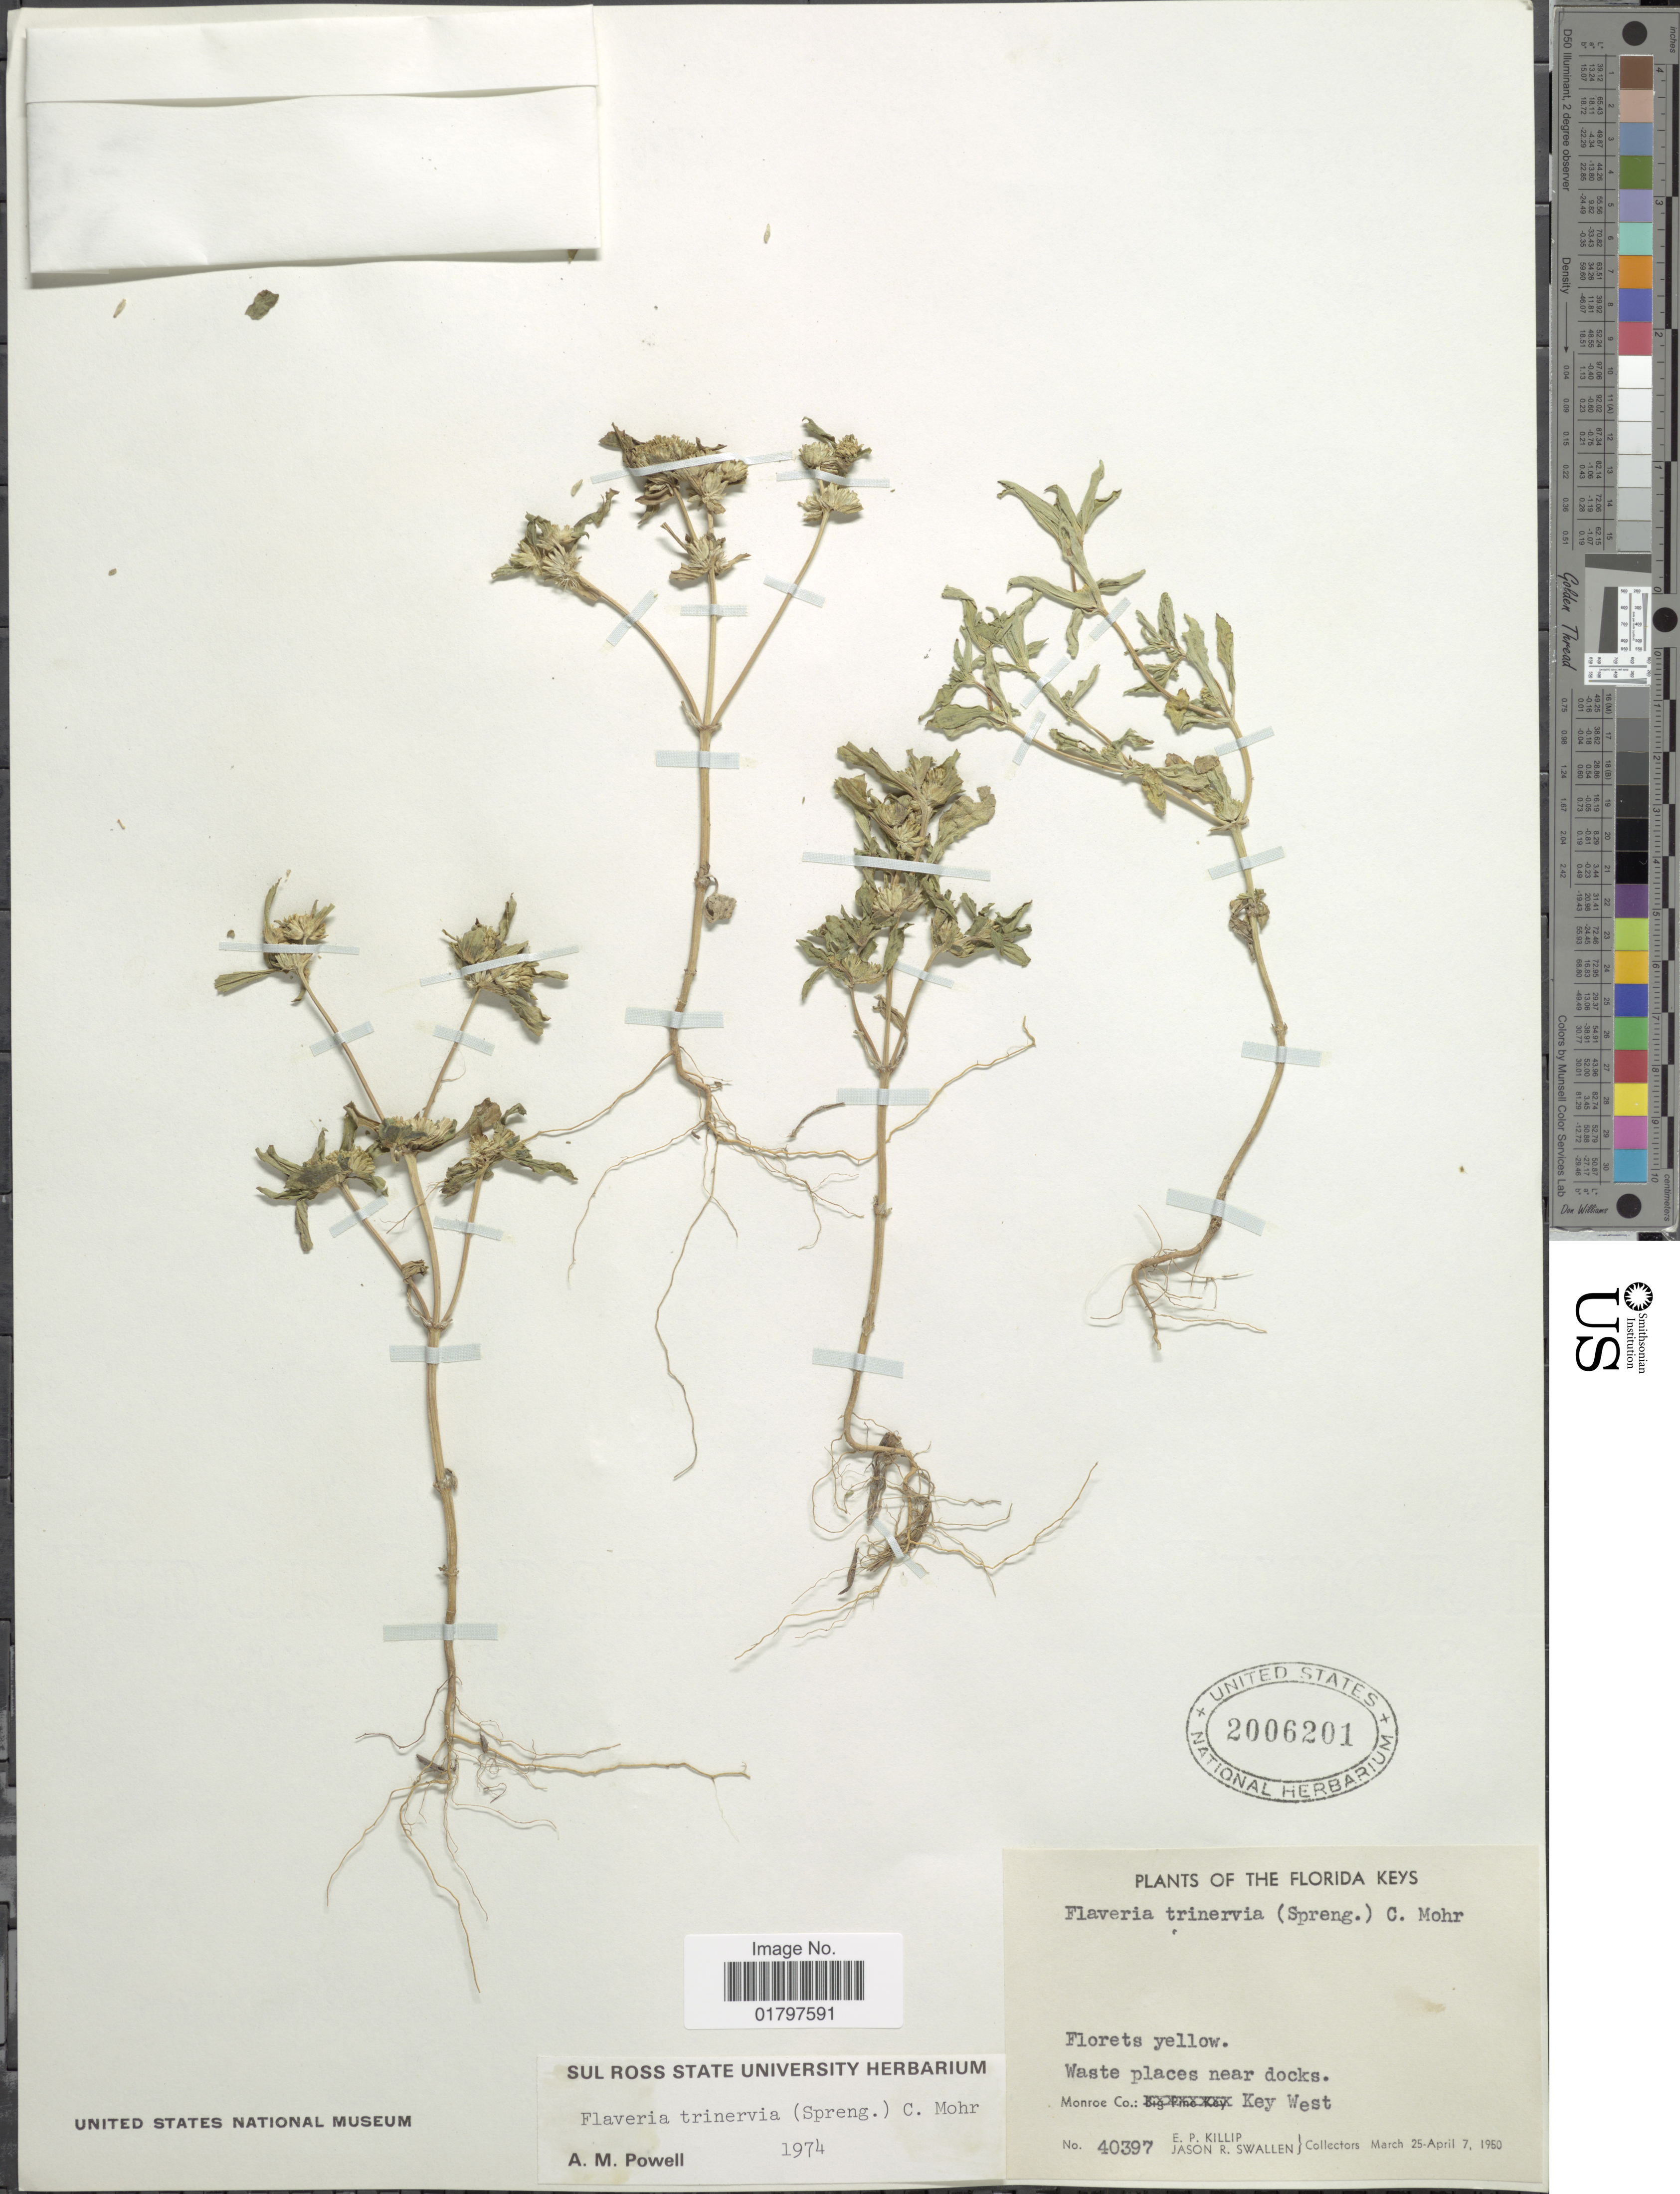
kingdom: Plantae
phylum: Tracheophyta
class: Magnoliopsida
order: Asterales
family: Asteraceae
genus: Flaveria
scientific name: Flaveria trinervia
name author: (Spreng.) C. Mohr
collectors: E. P. Killip & J. R. Swallen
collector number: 40397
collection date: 1950-03-25/1950-04-07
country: United States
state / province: Florida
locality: Florida Keys. Waste places near docks. Monroe Co.: Key West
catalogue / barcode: US 2006201